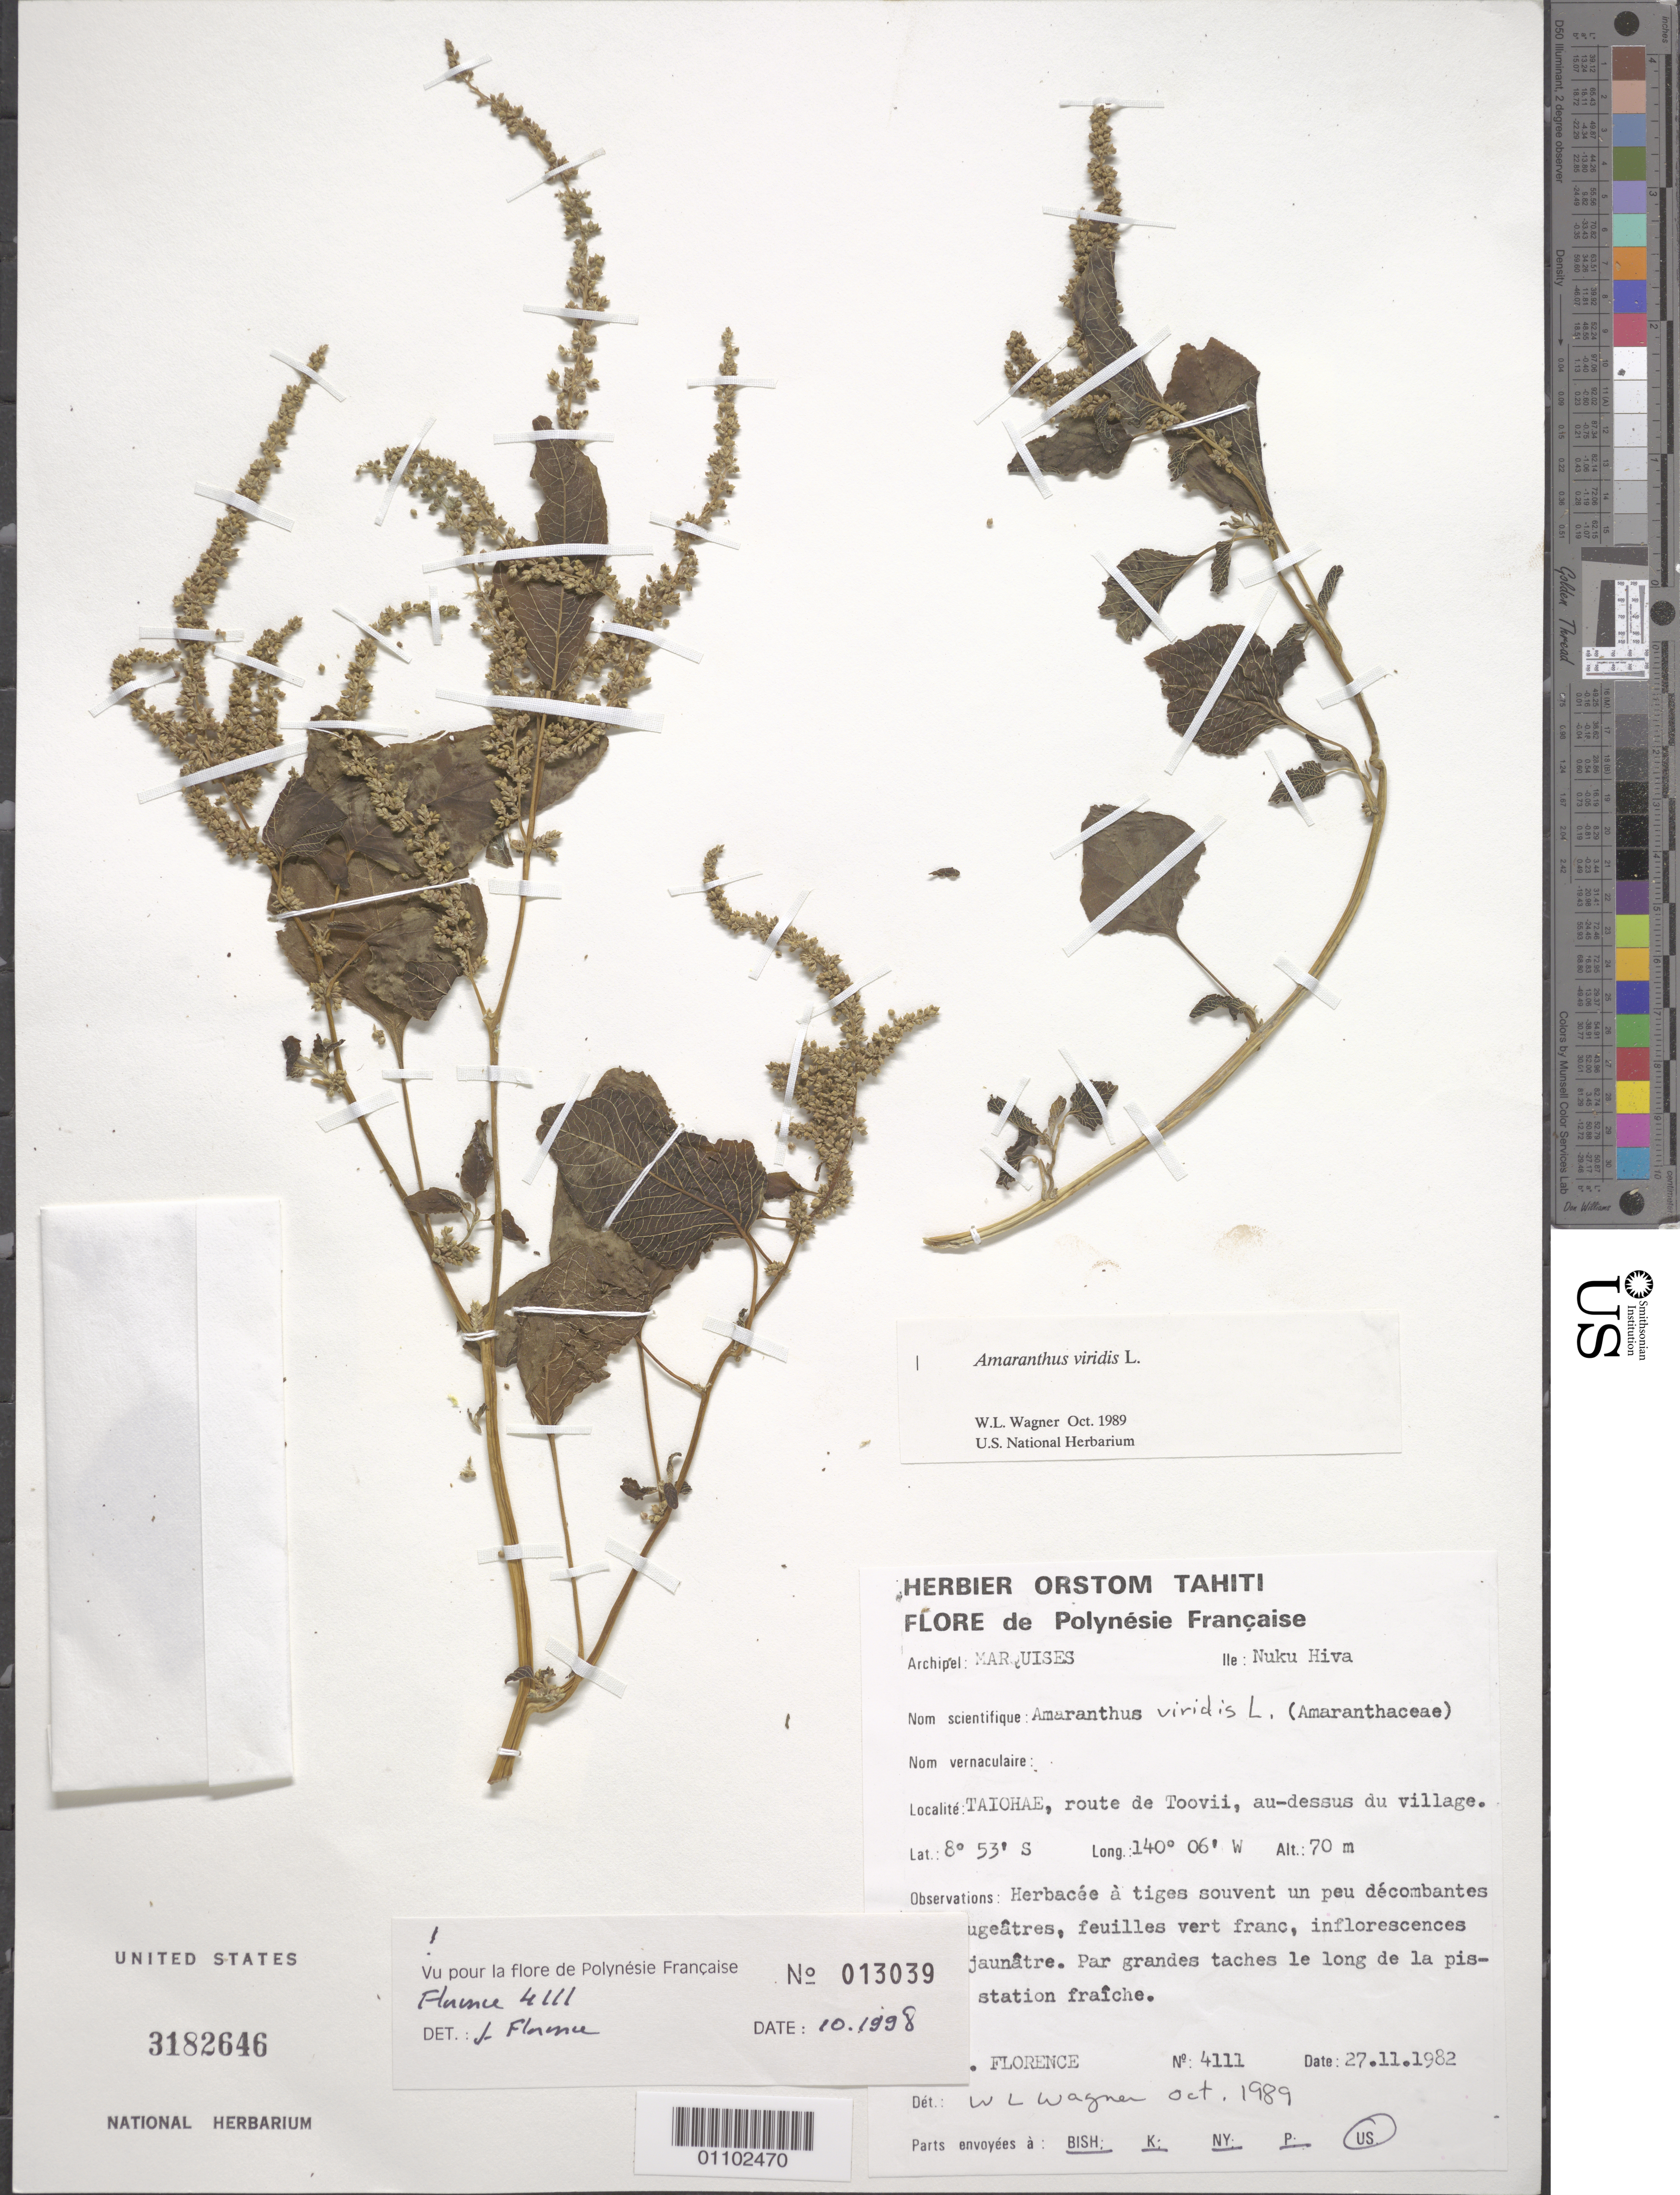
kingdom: Plantae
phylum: Tracheophyta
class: Magnoliopsida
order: Caryophyllales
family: Amaranthaceae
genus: Amaranthus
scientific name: Amaranthus viridis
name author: L.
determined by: Wagner, W. L., (BOT), Smithsonian Institution - National Museum of Natural History (UNITED STATES)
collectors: J. Florence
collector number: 4111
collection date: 1982-11-27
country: French Polynesia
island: Nuku Hiva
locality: Taiohae, route de Toovii, au-dessus du village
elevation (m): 70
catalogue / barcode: US 3182646